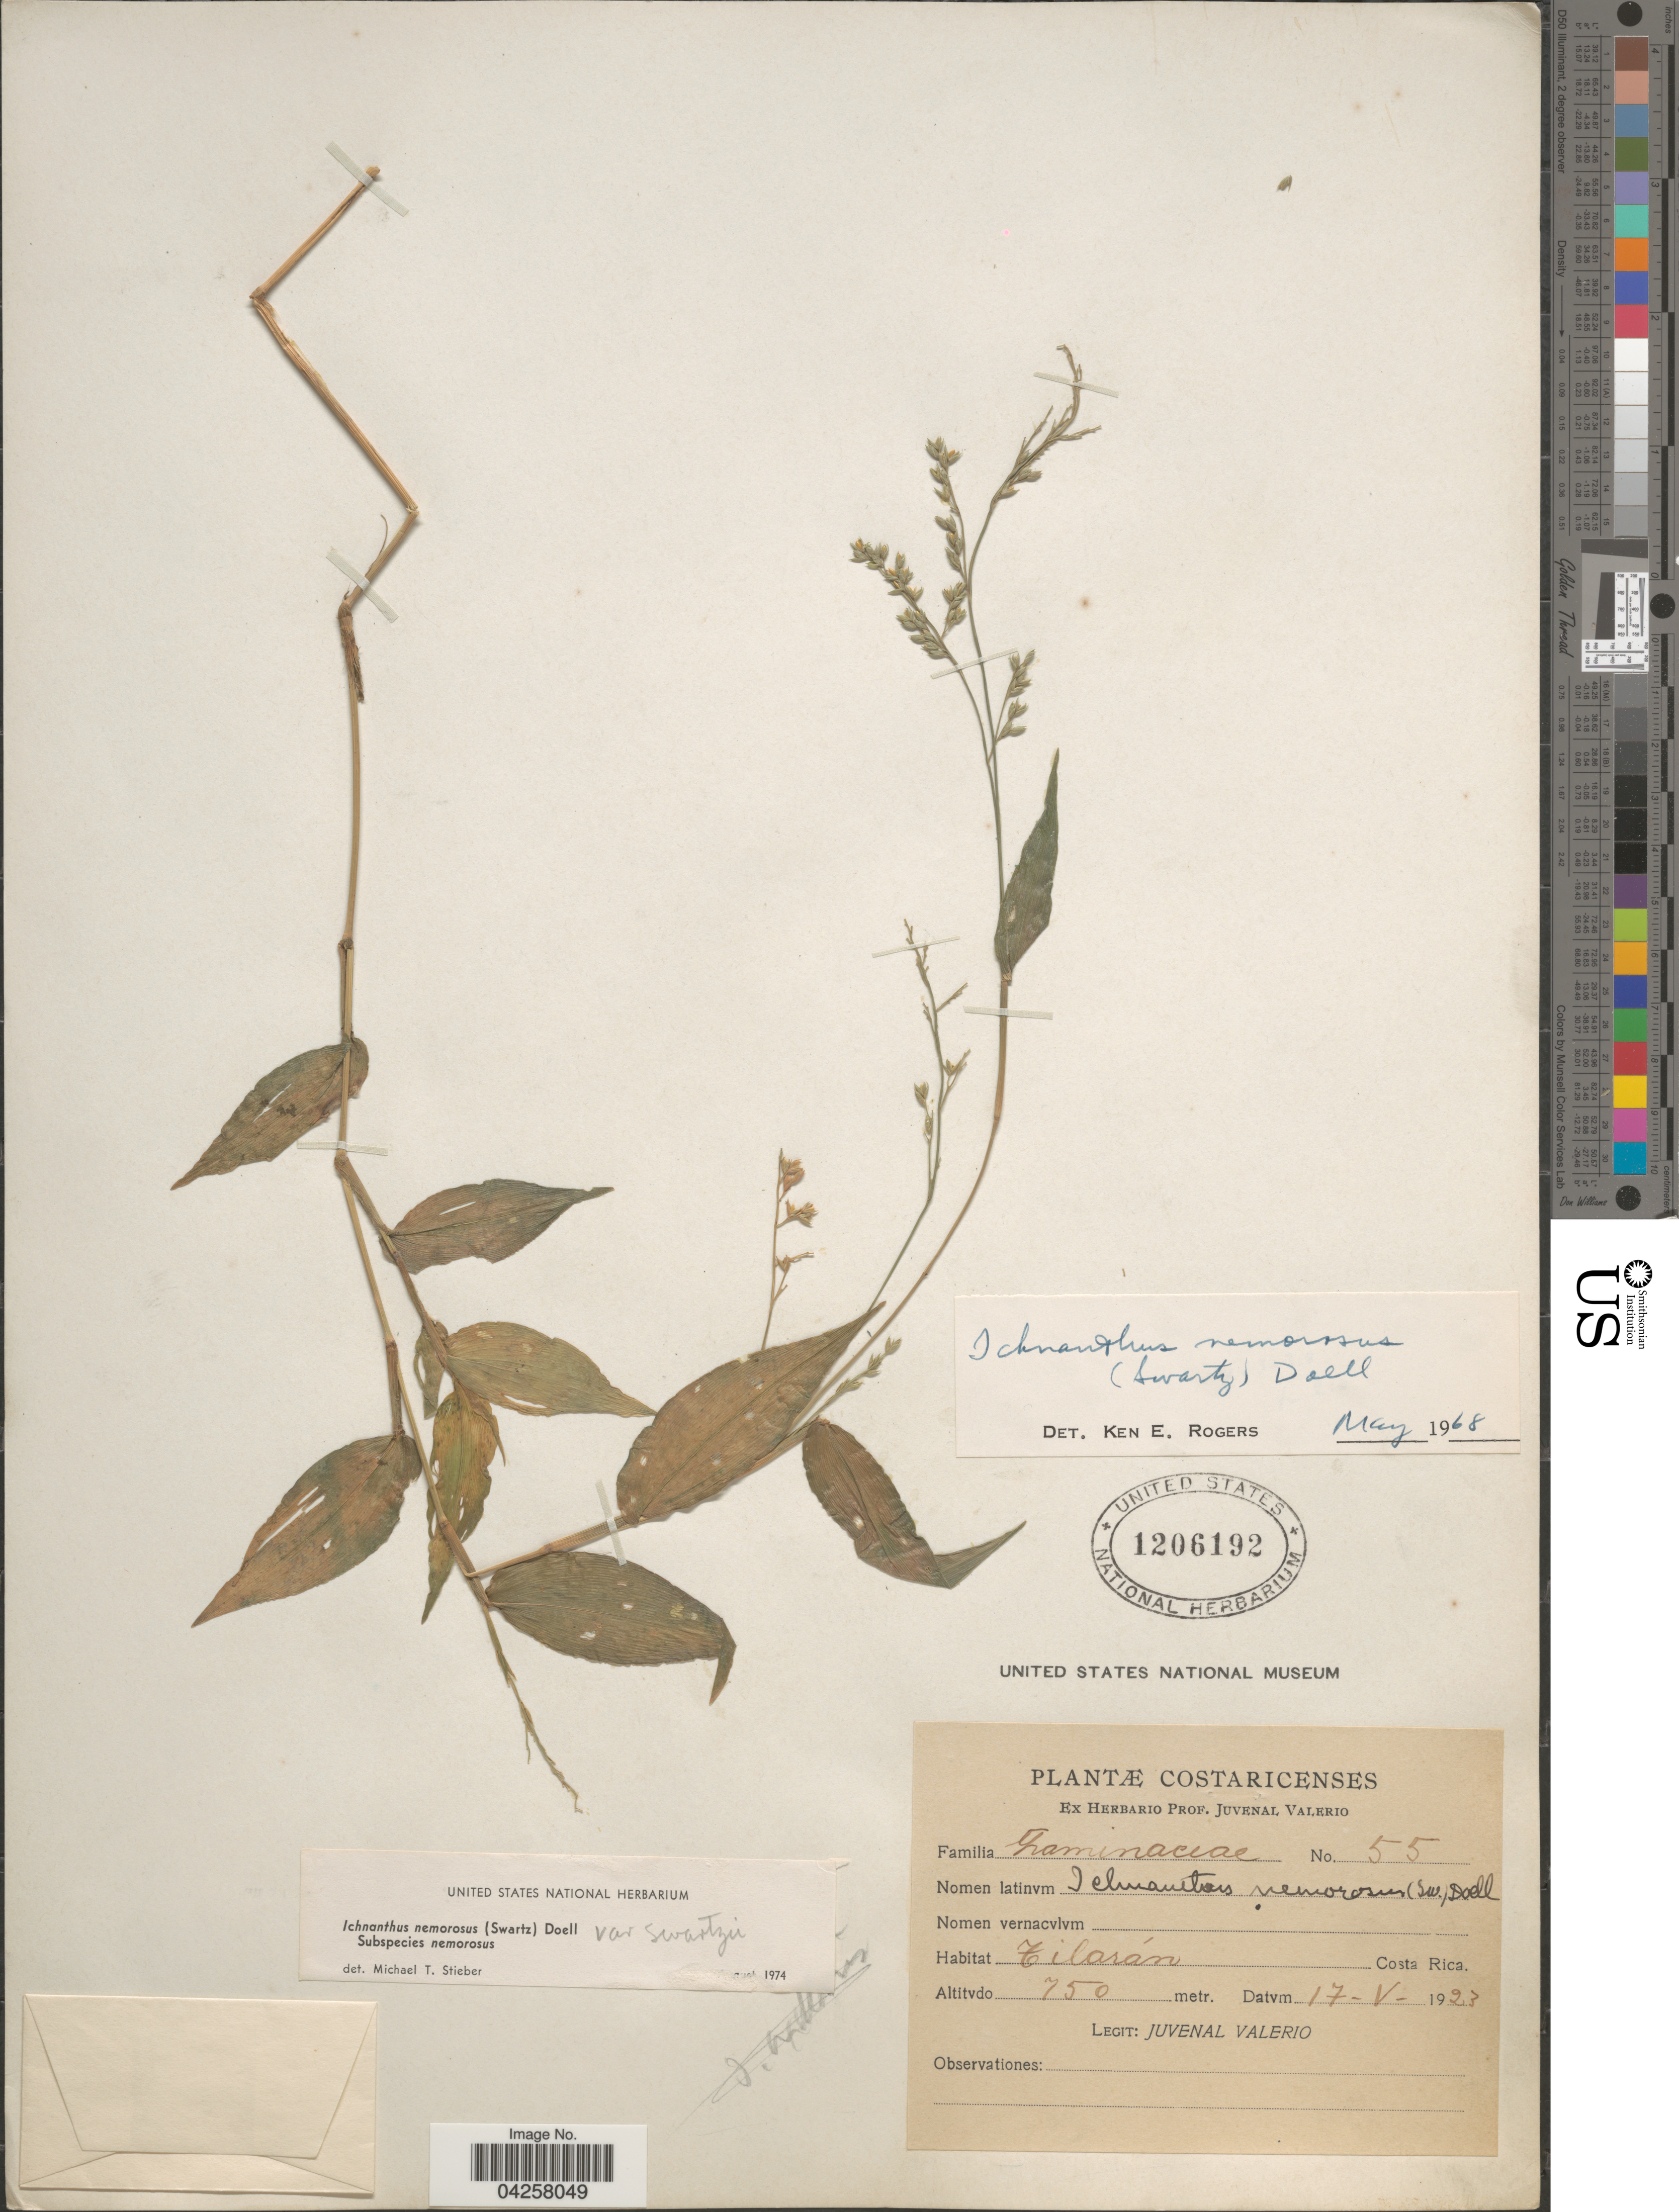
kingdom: Plantae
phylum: Tracheophyta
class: Liliopsida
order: Poales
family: Poaceae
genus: Ichnanthus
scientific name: Ichnanthus nemorosus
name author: (Sw.) Döll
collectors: J. Valerio R.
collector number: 55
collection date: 1923-05-17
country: Costa Rica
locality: Tilarán.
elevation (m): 750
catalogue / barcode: US 1206192